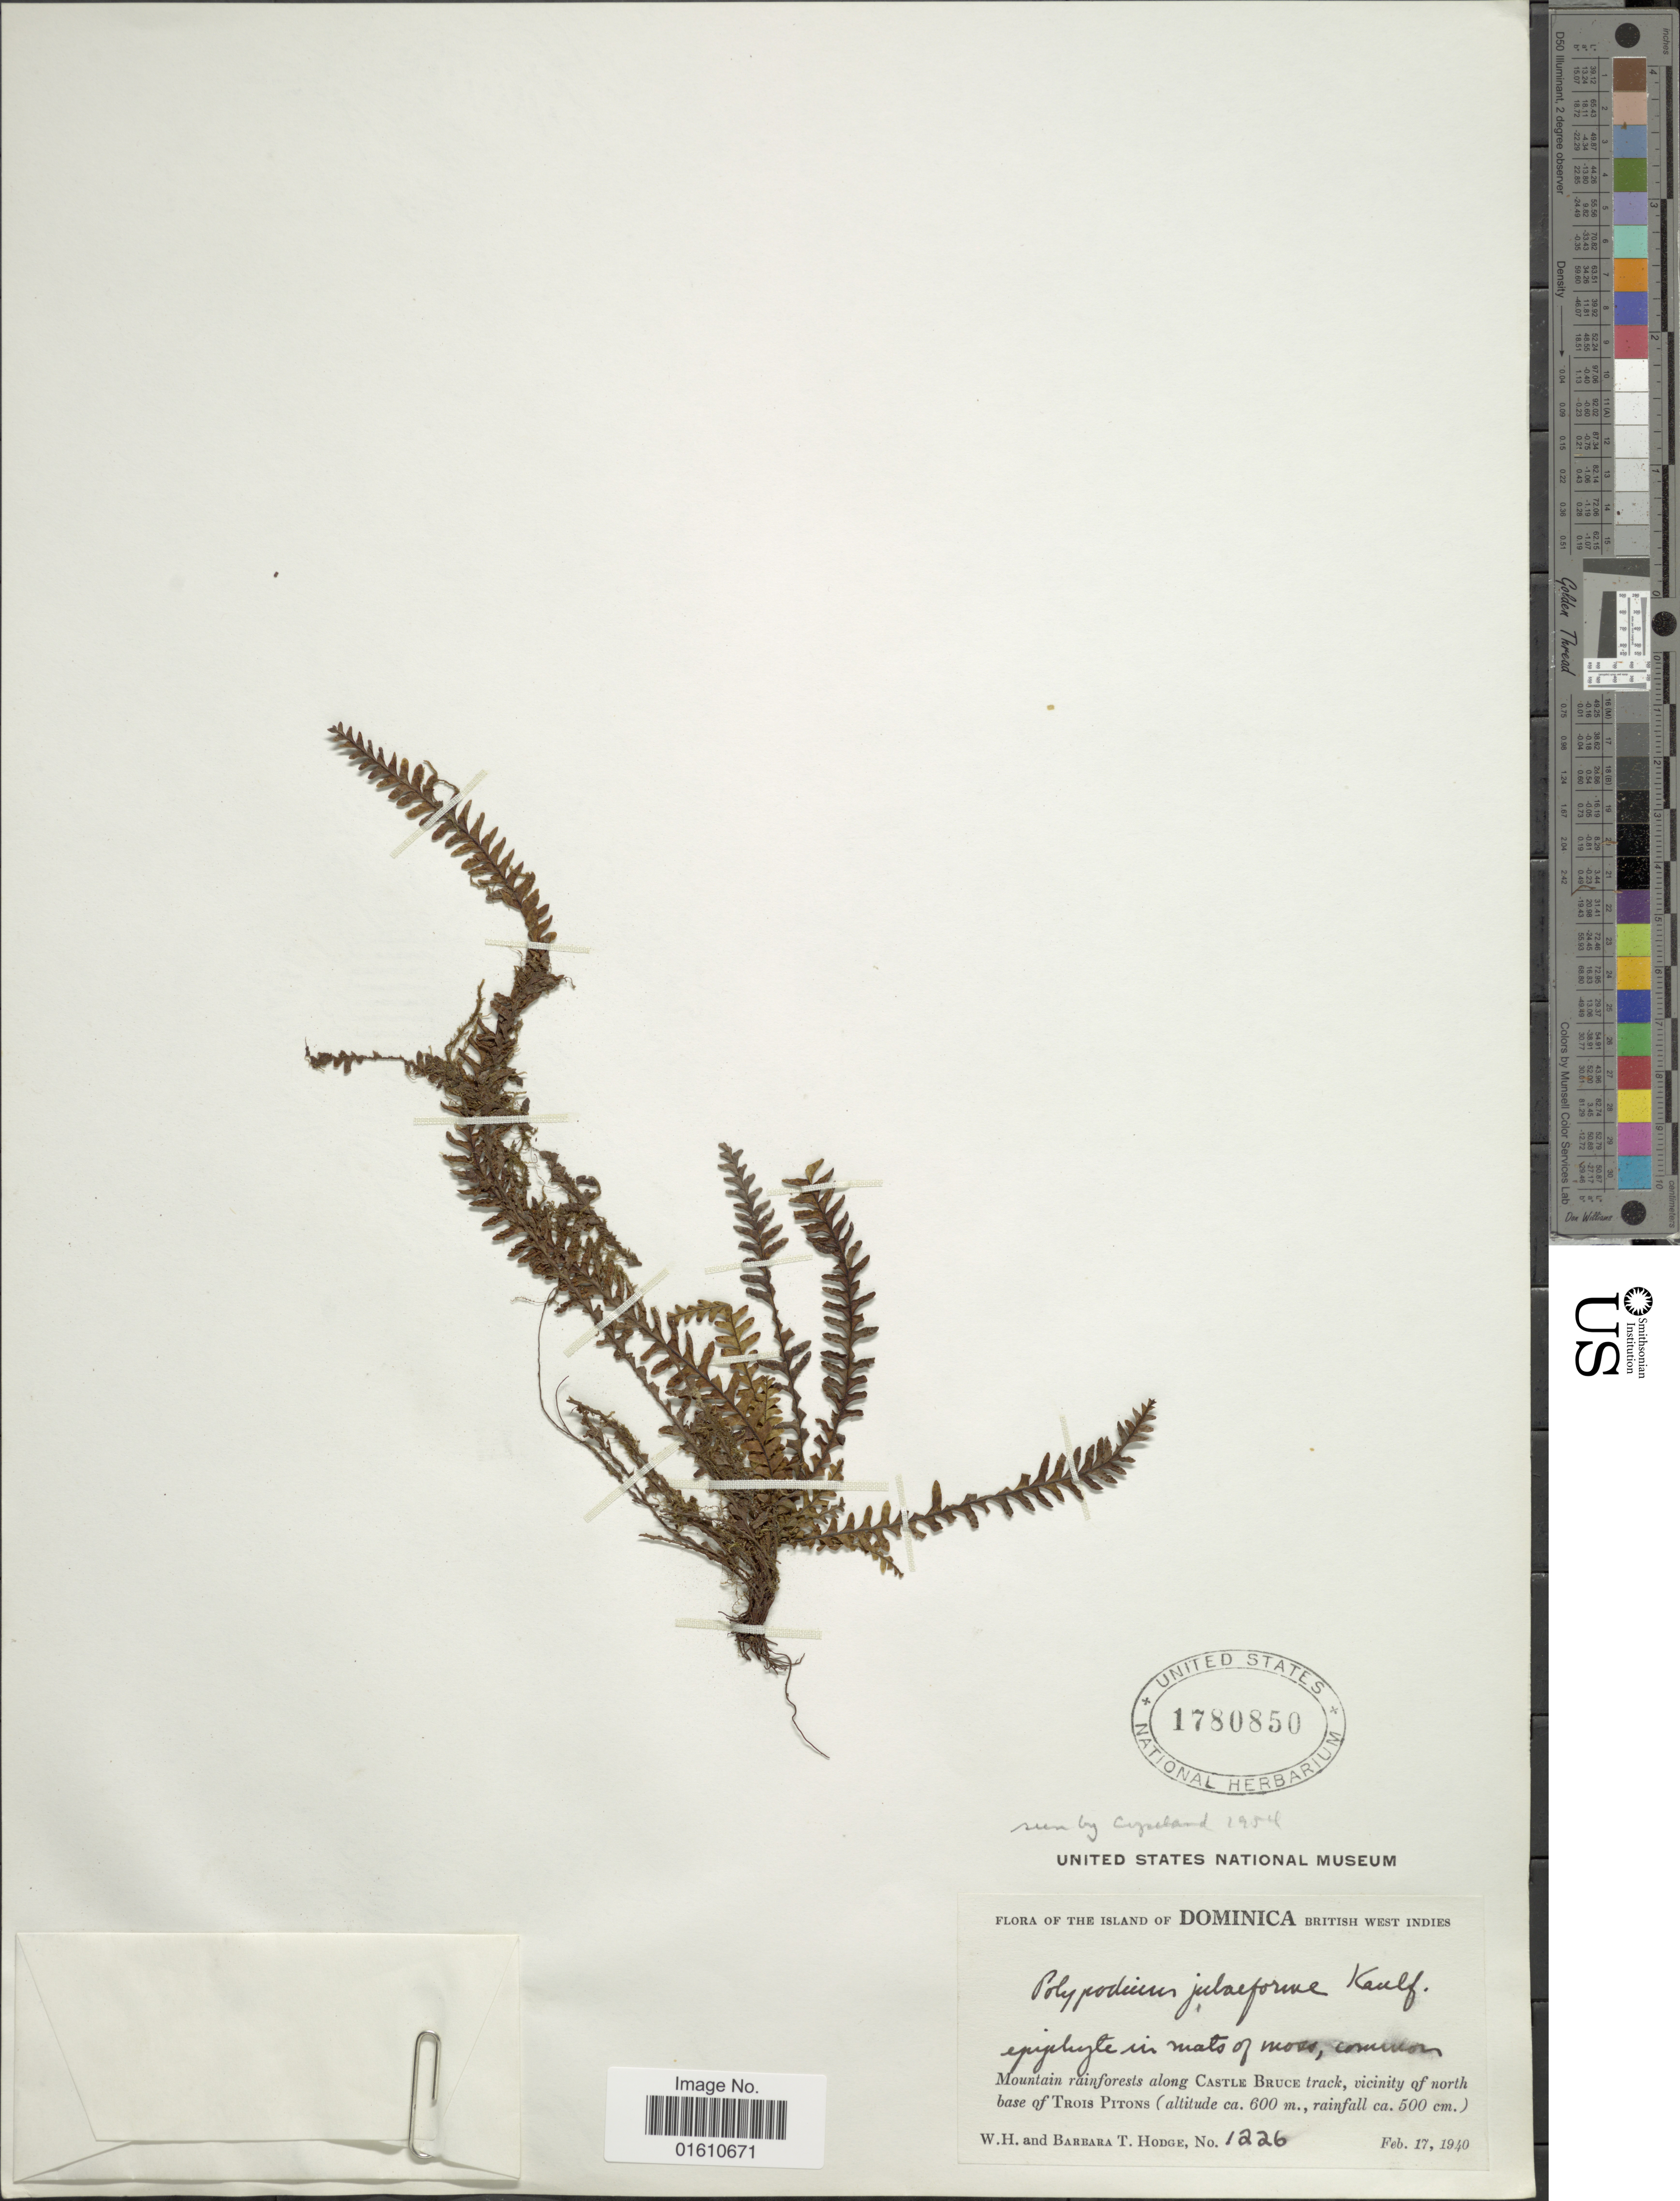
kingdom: Plantae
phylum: Tracheophyta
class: Polypodiopsida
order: Polypodiales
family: Polypodiaceae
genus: Lellingeria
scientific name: Lellingeria suspensa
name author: (L.) A.R. Sm. & R.C. Moran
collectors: W. Hodge & B. Hodge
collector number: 1226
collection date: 1940-02-17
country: Dominica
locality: Island of Dominica, British west Indies, Mountain rainforests along Castle Bruce track, vicinity of north base of Trois Pitons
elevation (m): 600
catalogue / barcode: US 1780850